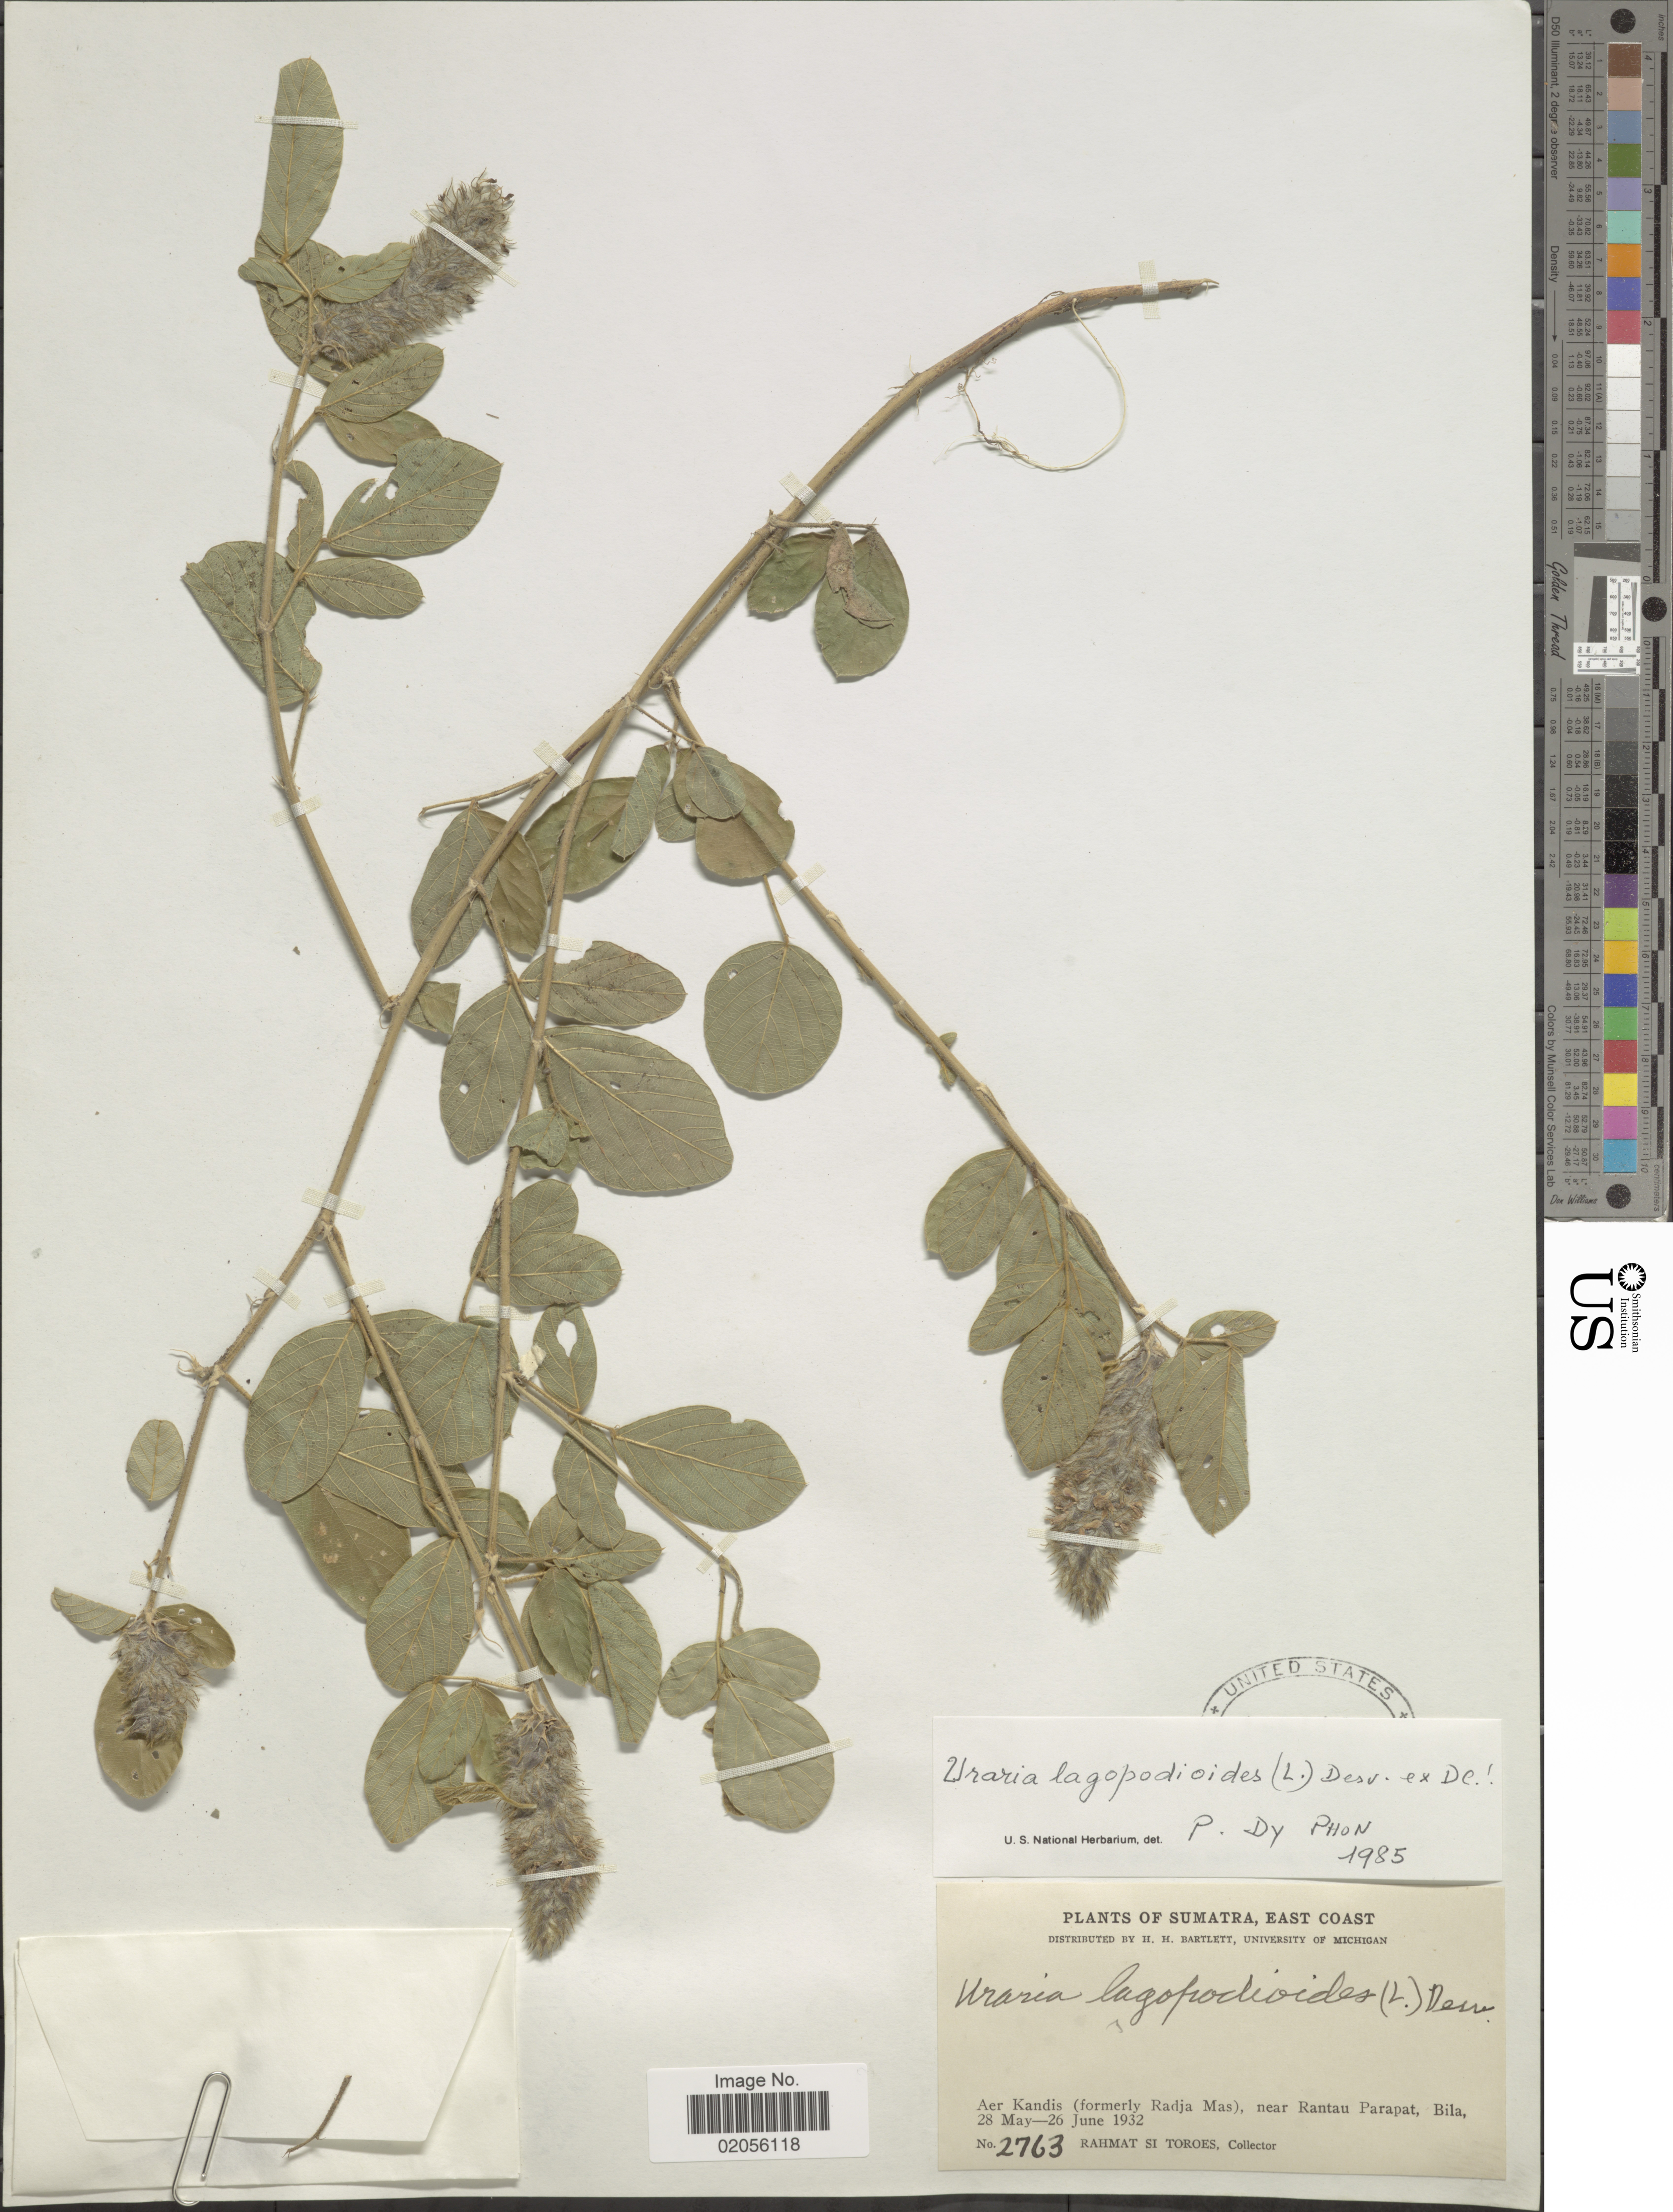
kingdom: Plantae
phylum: Tracheophyta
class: Magnoliopsida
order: Fabales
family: Fabaceae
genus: Uraria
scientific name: Uraria lagopodioides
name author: (L.) Desv. ex DC.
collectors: Rahmat Si Boeea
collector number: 2763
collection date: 1932-05-28/1932-06-26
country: Indonesia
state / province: Sumatra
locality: East coast. Aer Kandis (formerly Radja Mas), near Rantau Parapat, Bila